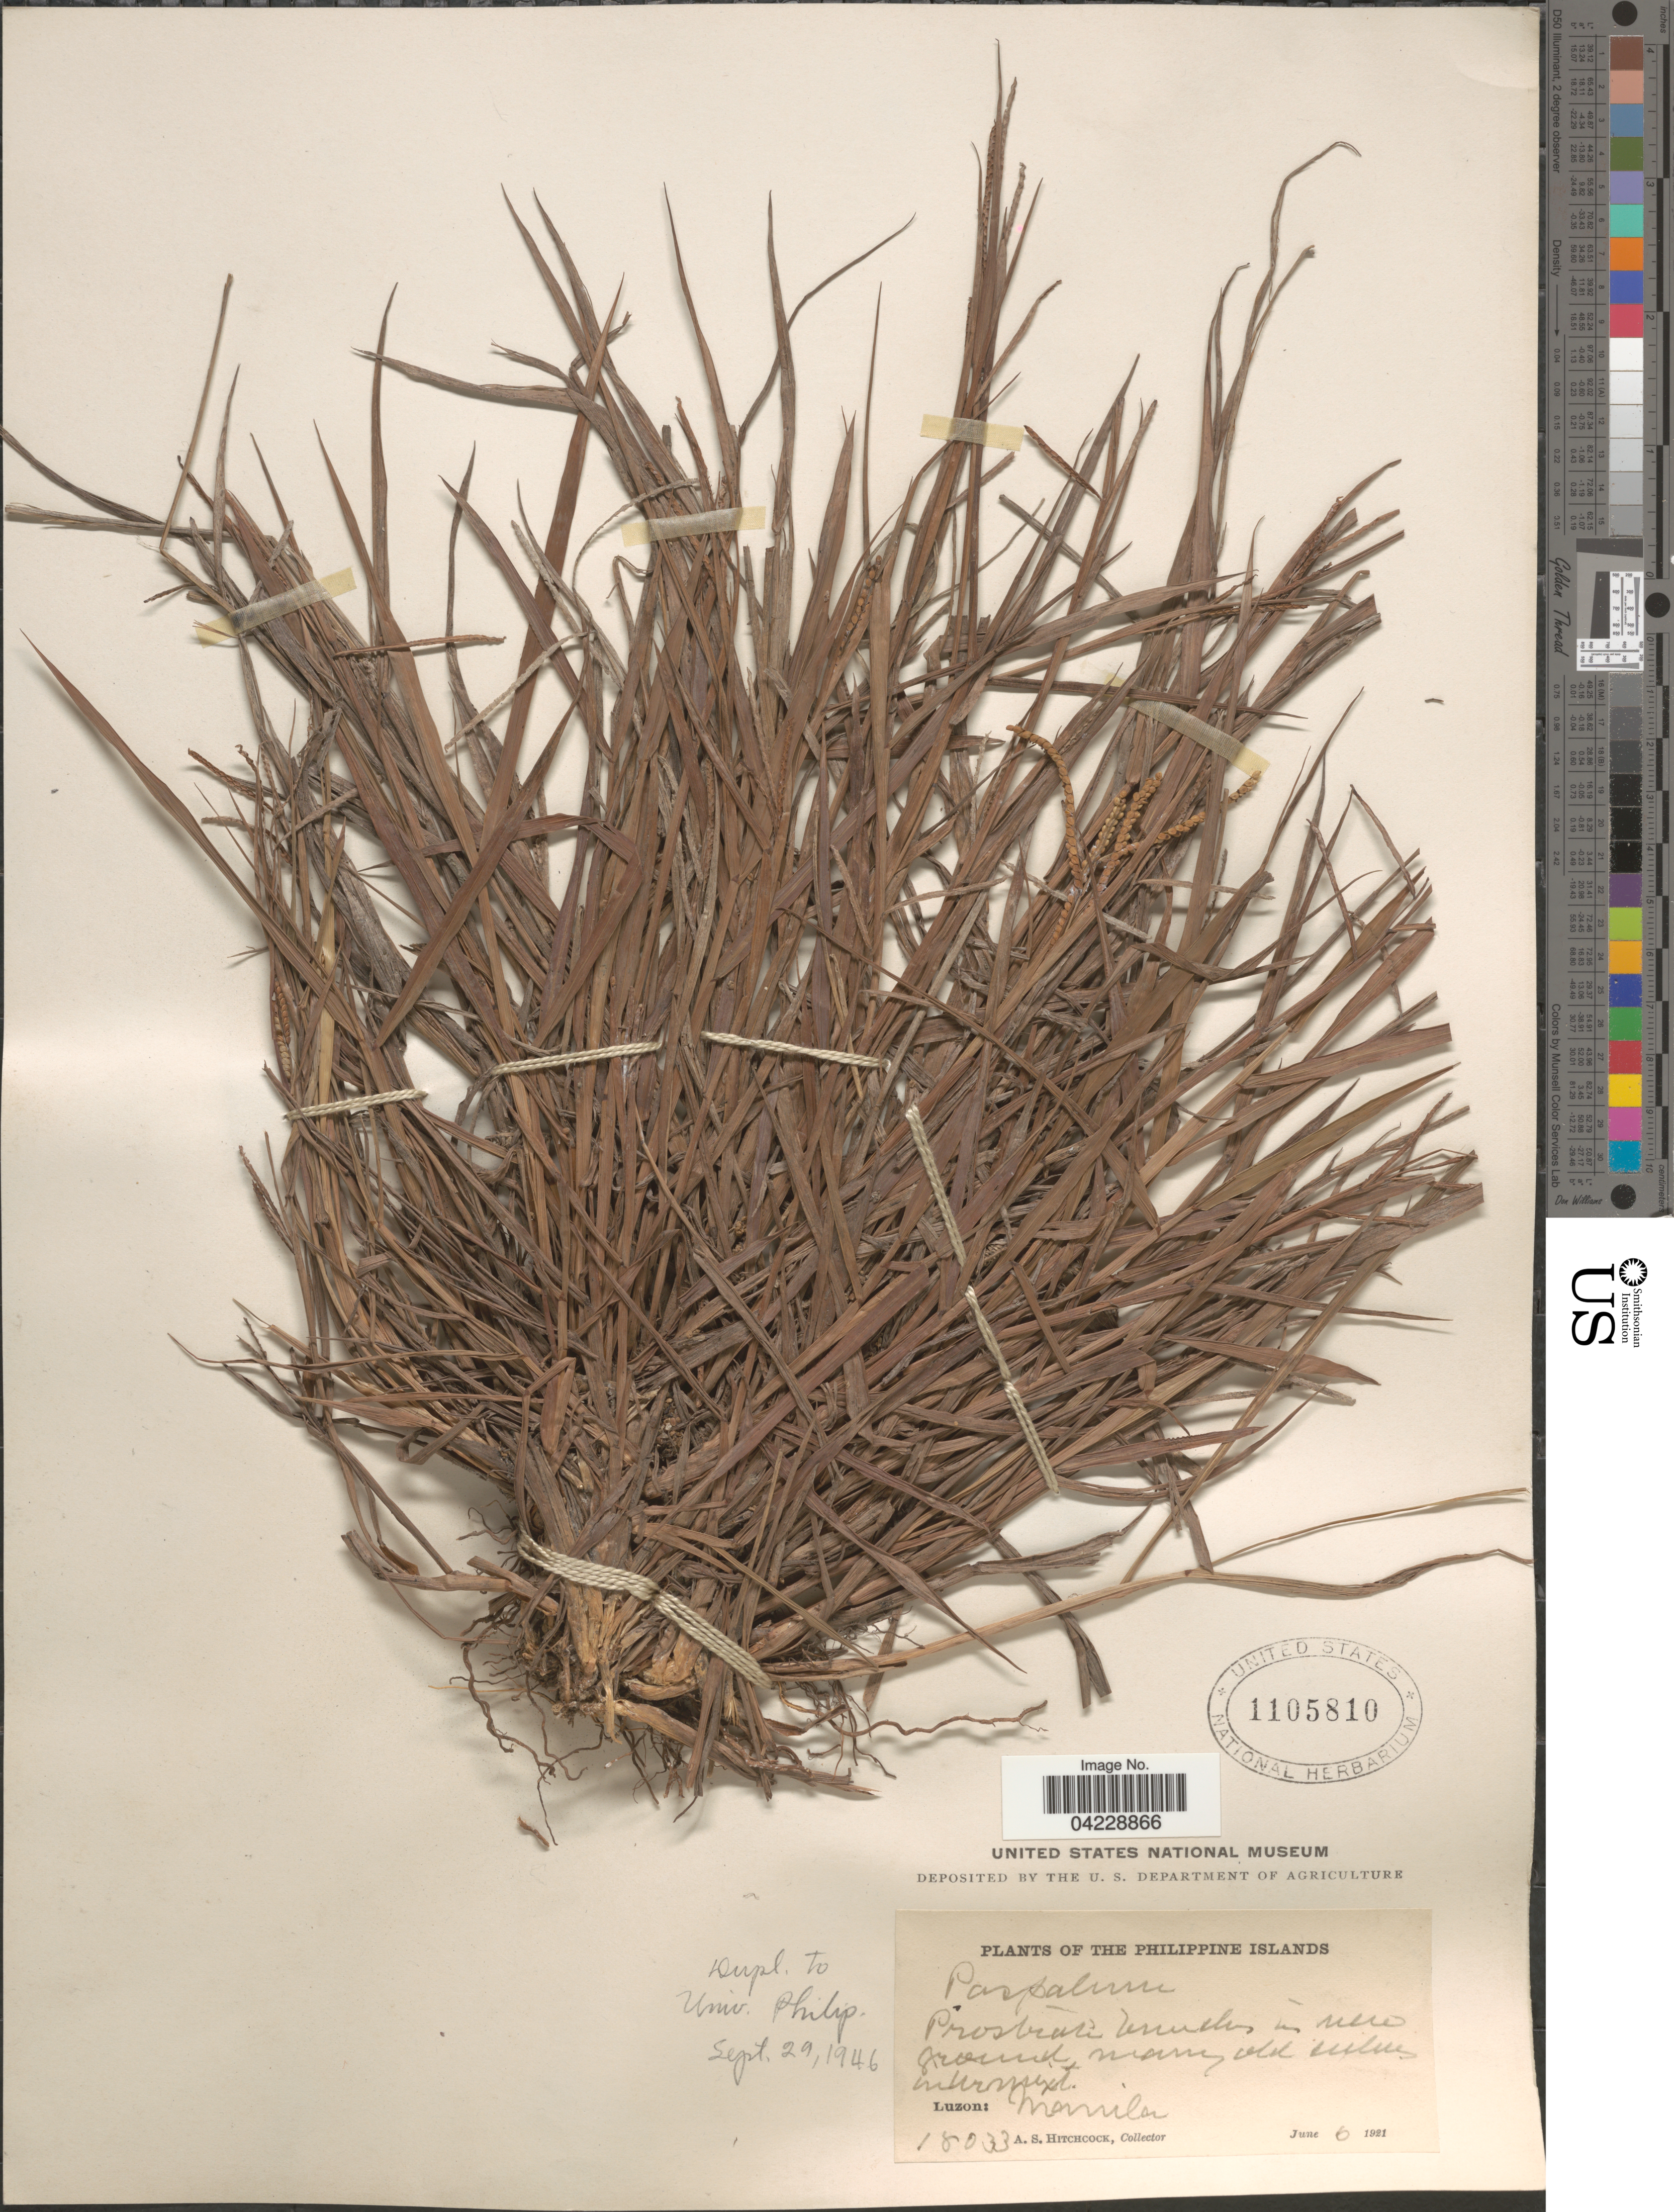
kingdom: Plantae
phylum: Tracheophyta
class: Liliopsida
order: Poales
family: Poaceae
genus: Paspalum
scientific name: Paspalum scrobiculatum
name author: L.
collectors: A. S. Hitchcock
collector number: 18033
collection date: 1921-06-06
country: Philippines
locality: Luzon: Manila.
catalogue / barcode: US 1105810